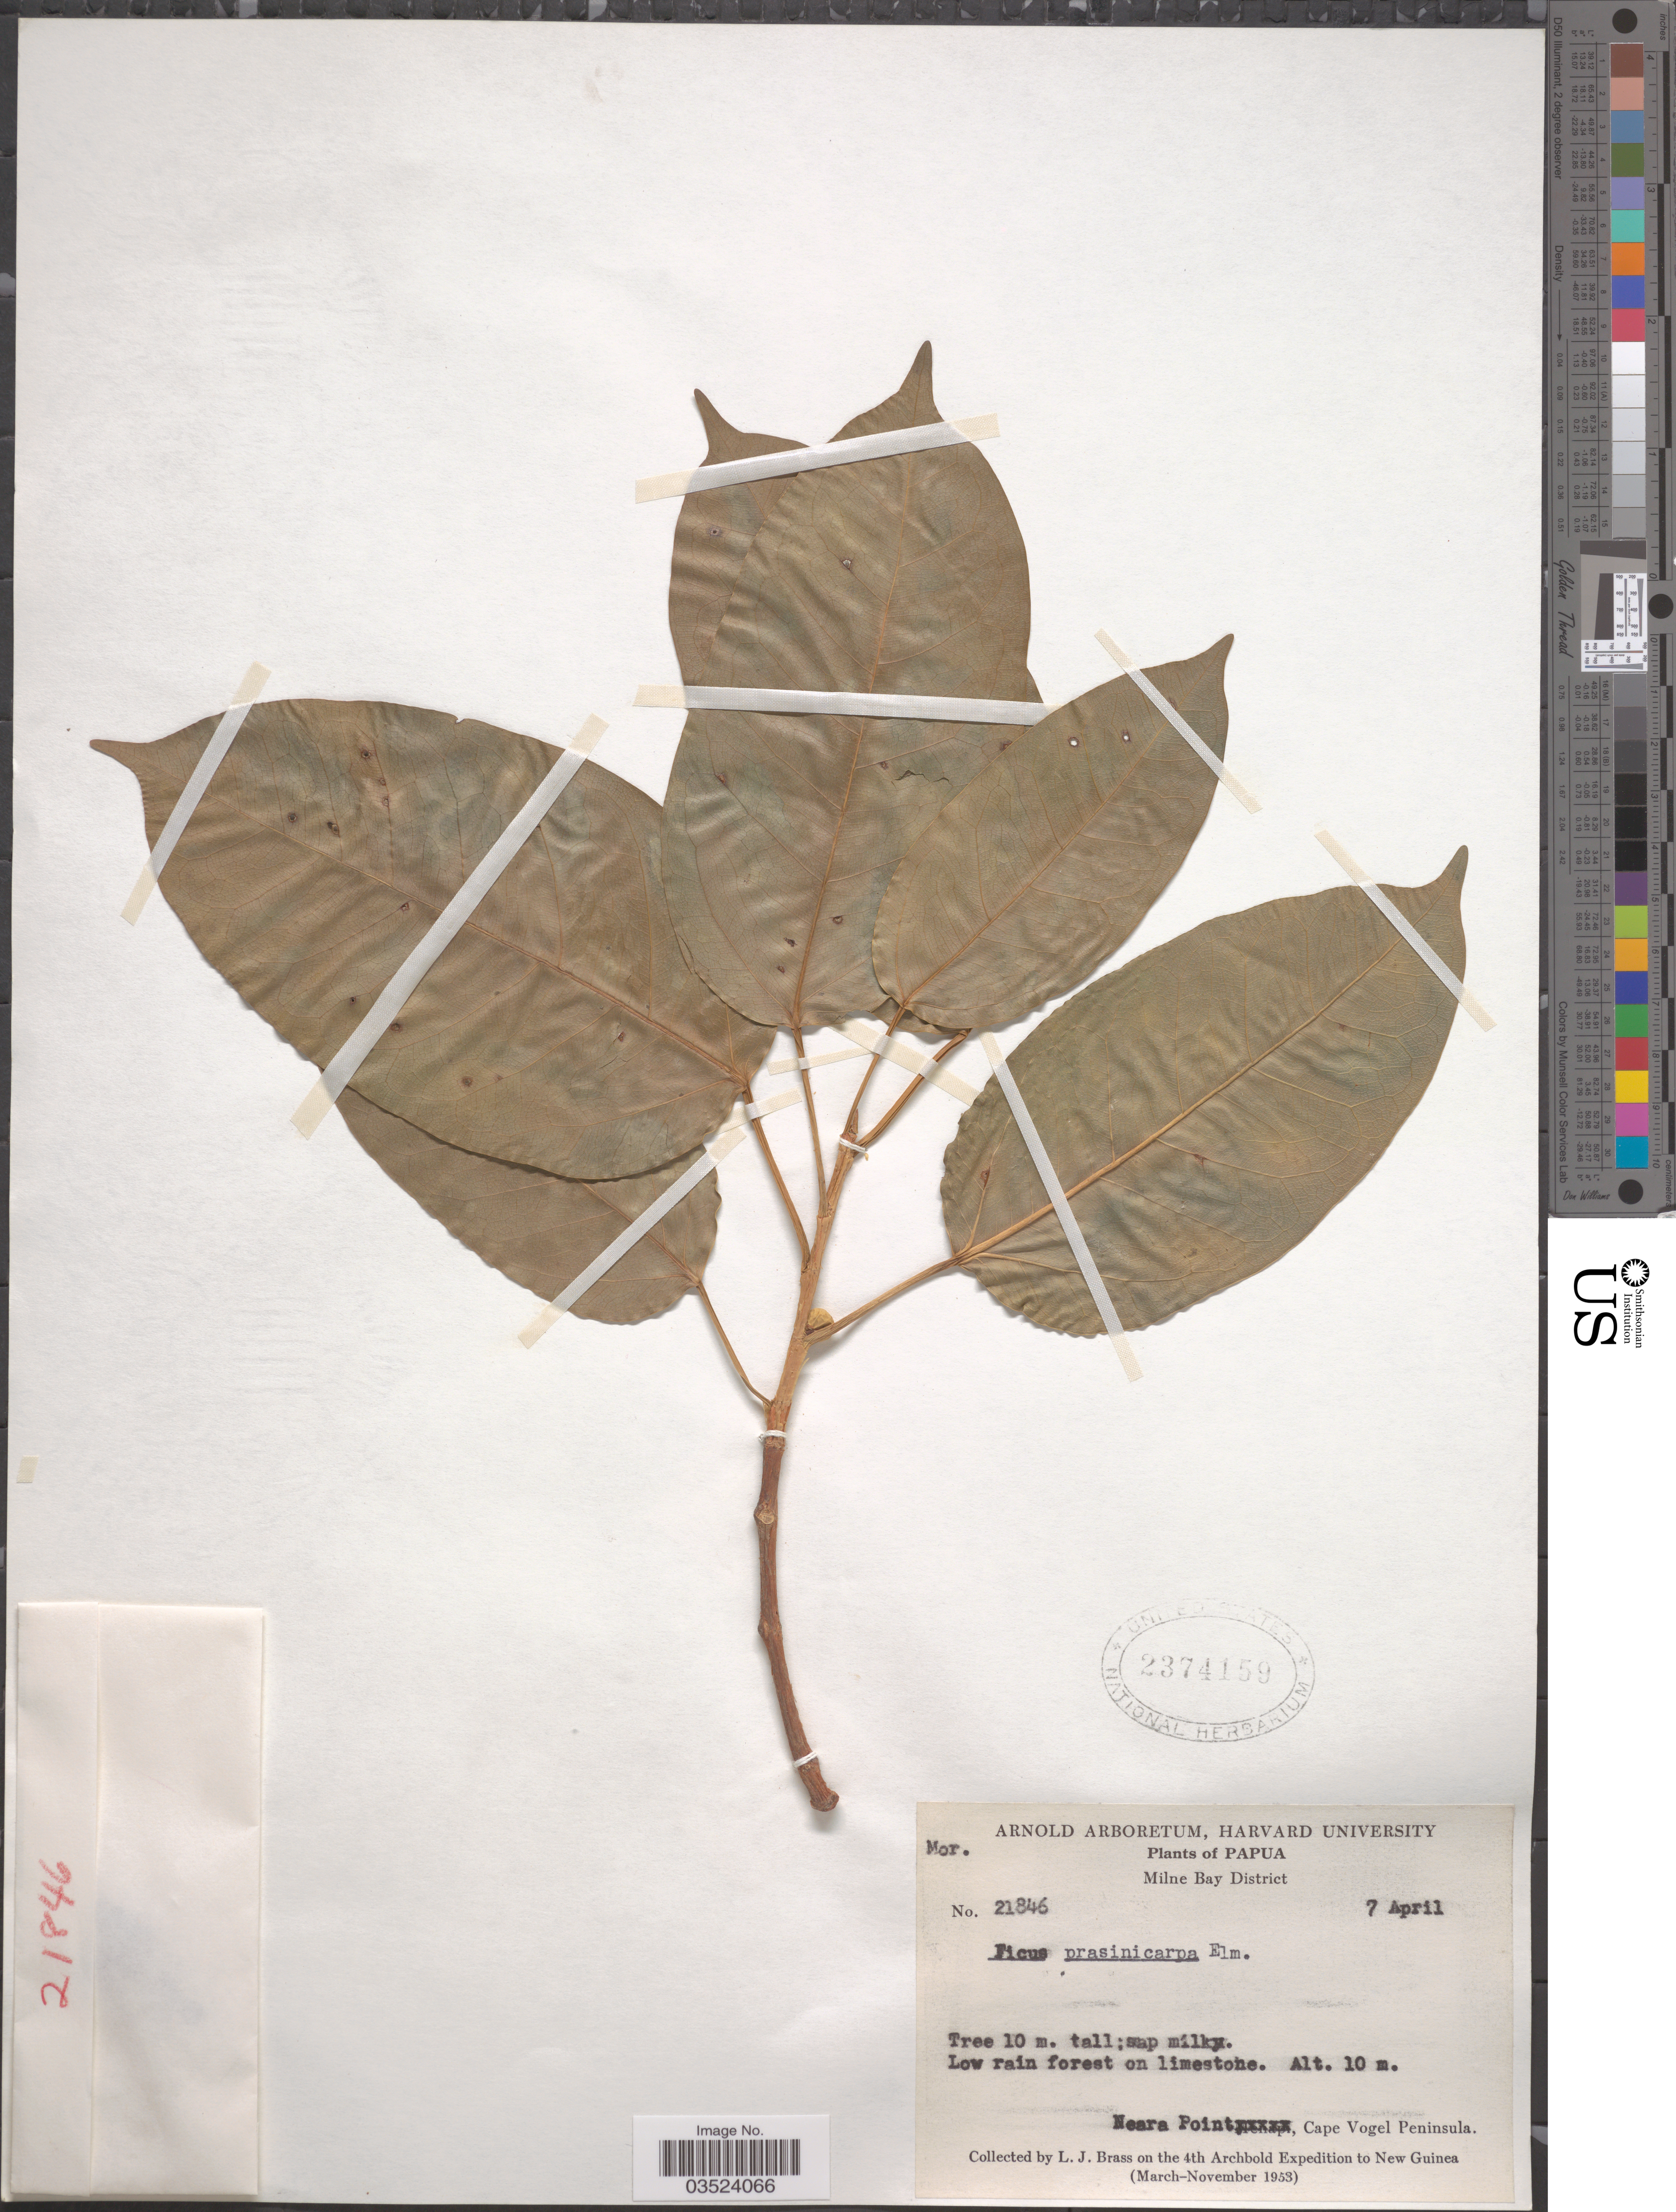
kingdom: Plantae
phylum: Tracheophyta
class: Magnoliopsida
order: Rosales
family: Moraceae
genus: Ficus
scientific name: Ficus prasinicarpa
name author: Elmer ex C.C. Berg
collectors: L. J. Brass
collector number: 21846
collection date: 1953-04-07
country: Papua New Guinea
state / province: Milne Bay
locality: Papua. Milne Bay District. Neara Point, Cape Vogel Peninsula.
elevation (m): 10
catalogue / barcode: US 2374159